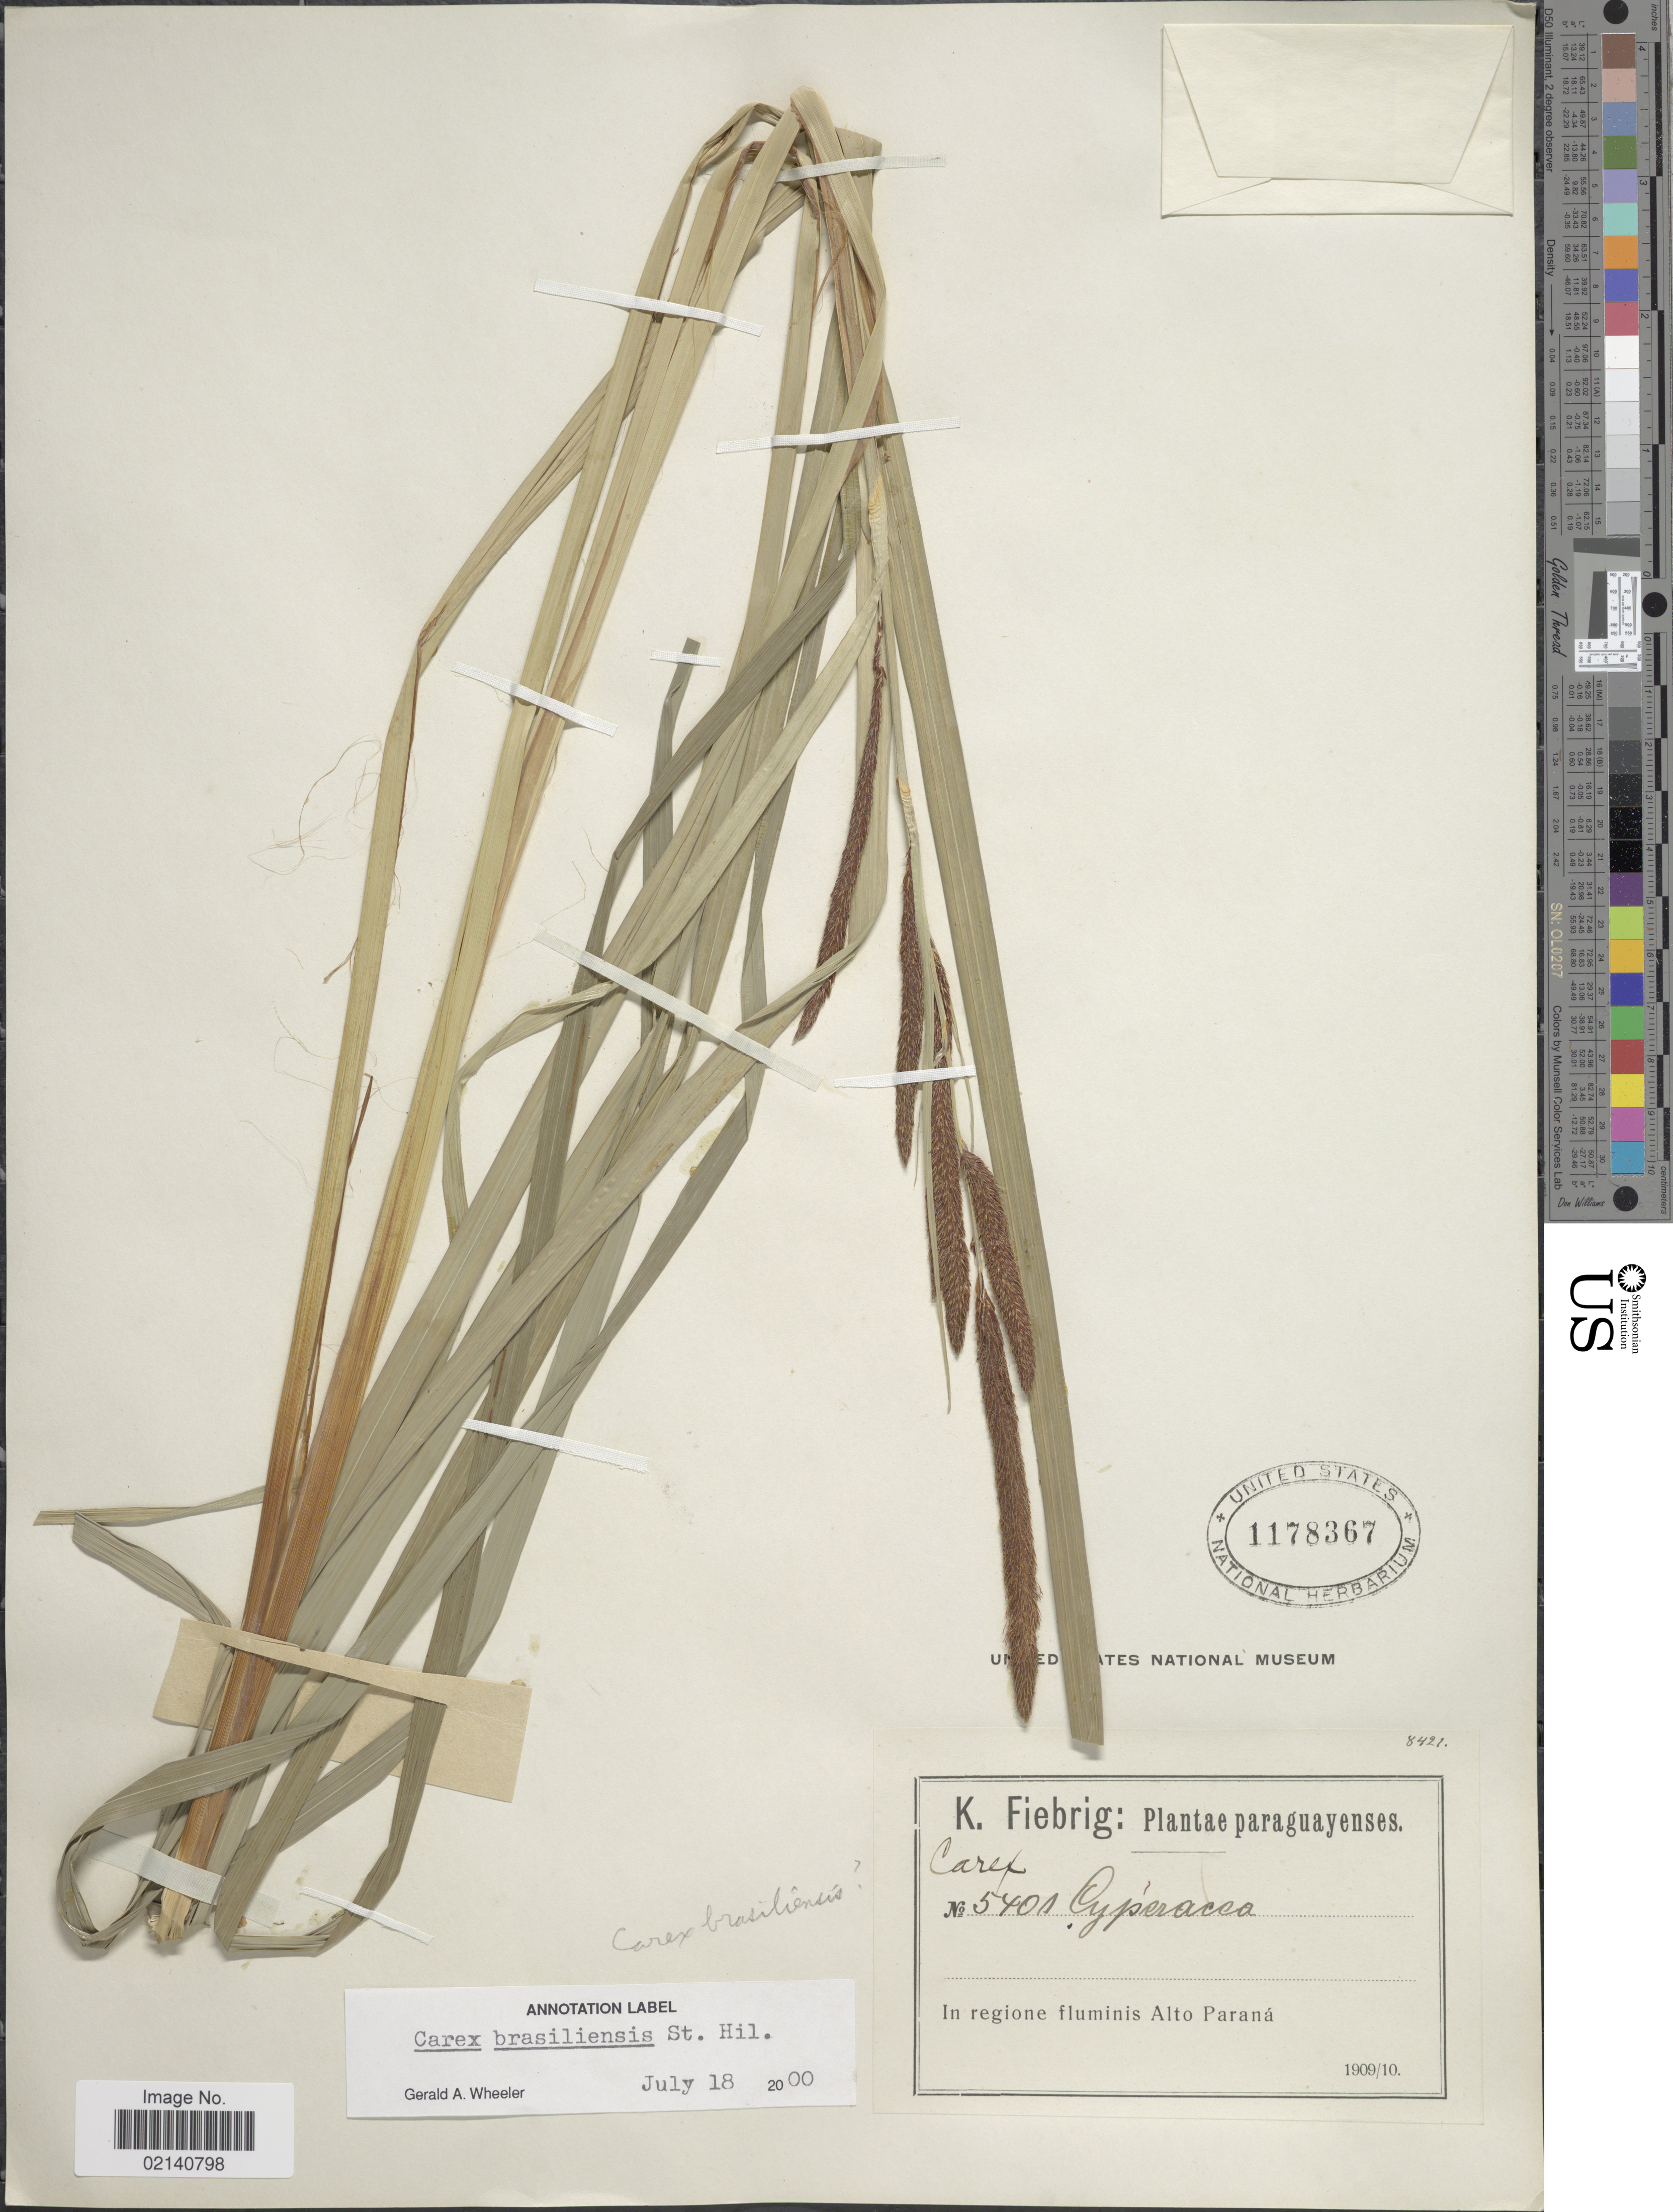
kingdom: Plantae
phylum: Tracheophyta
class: Liliopsida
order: Poales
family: Cyperaceae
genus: Carex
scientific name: Carex brasiliensis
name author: A. St.-Hil.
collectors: K. Fiebrig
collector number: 5401*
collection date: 1909/1910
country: Paraguay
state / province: Alto Parana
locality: In regione fluminis Alto Parana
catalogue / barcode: US 1178367